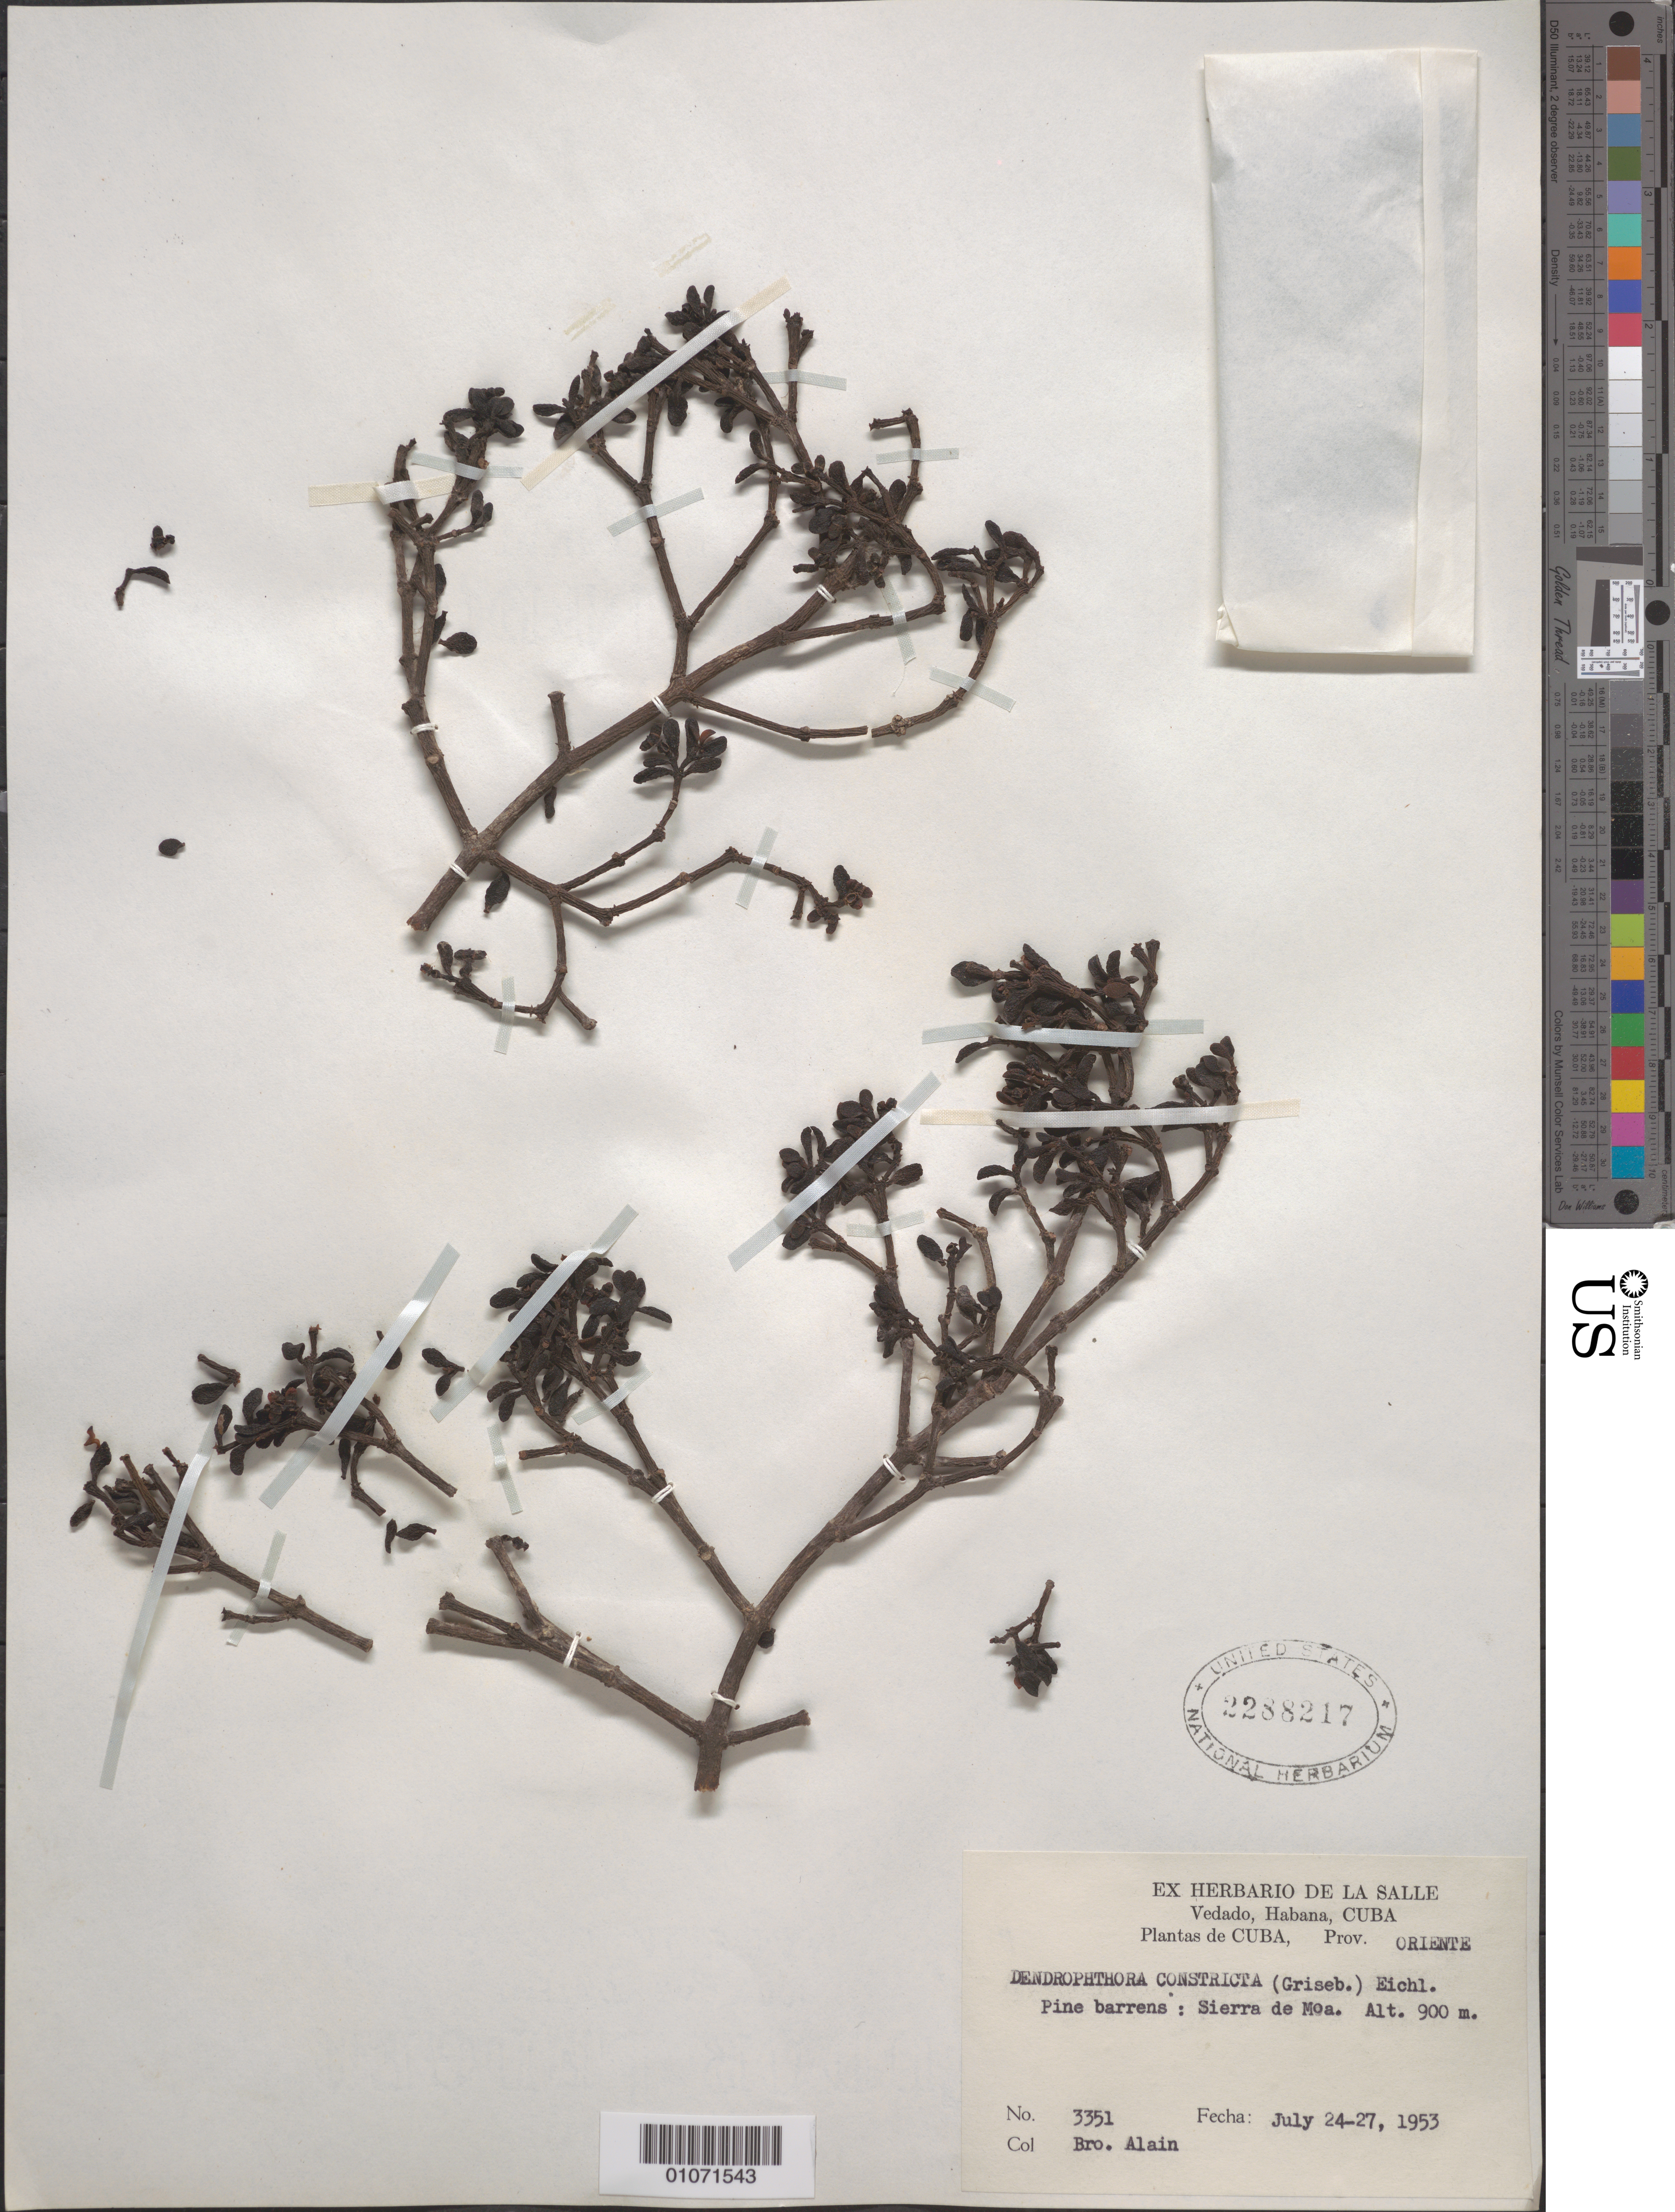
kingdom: Plantae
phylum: Tracheophyta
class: Magnoliopsida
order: Santalales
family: Viscaceae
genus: Dendrophthora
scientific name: Dendrophthora constricta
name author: Eichler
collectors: A. H. Liogier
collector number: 3351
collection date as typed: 24 Jul 1953 to 27 Jul 1953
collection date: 1953-07-24/1953-07-27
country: Cuba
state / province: Holguín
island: Cuba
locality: Pine barrens: Sierra de Moa [Oriente]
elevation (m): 900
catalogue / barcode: US 2288217